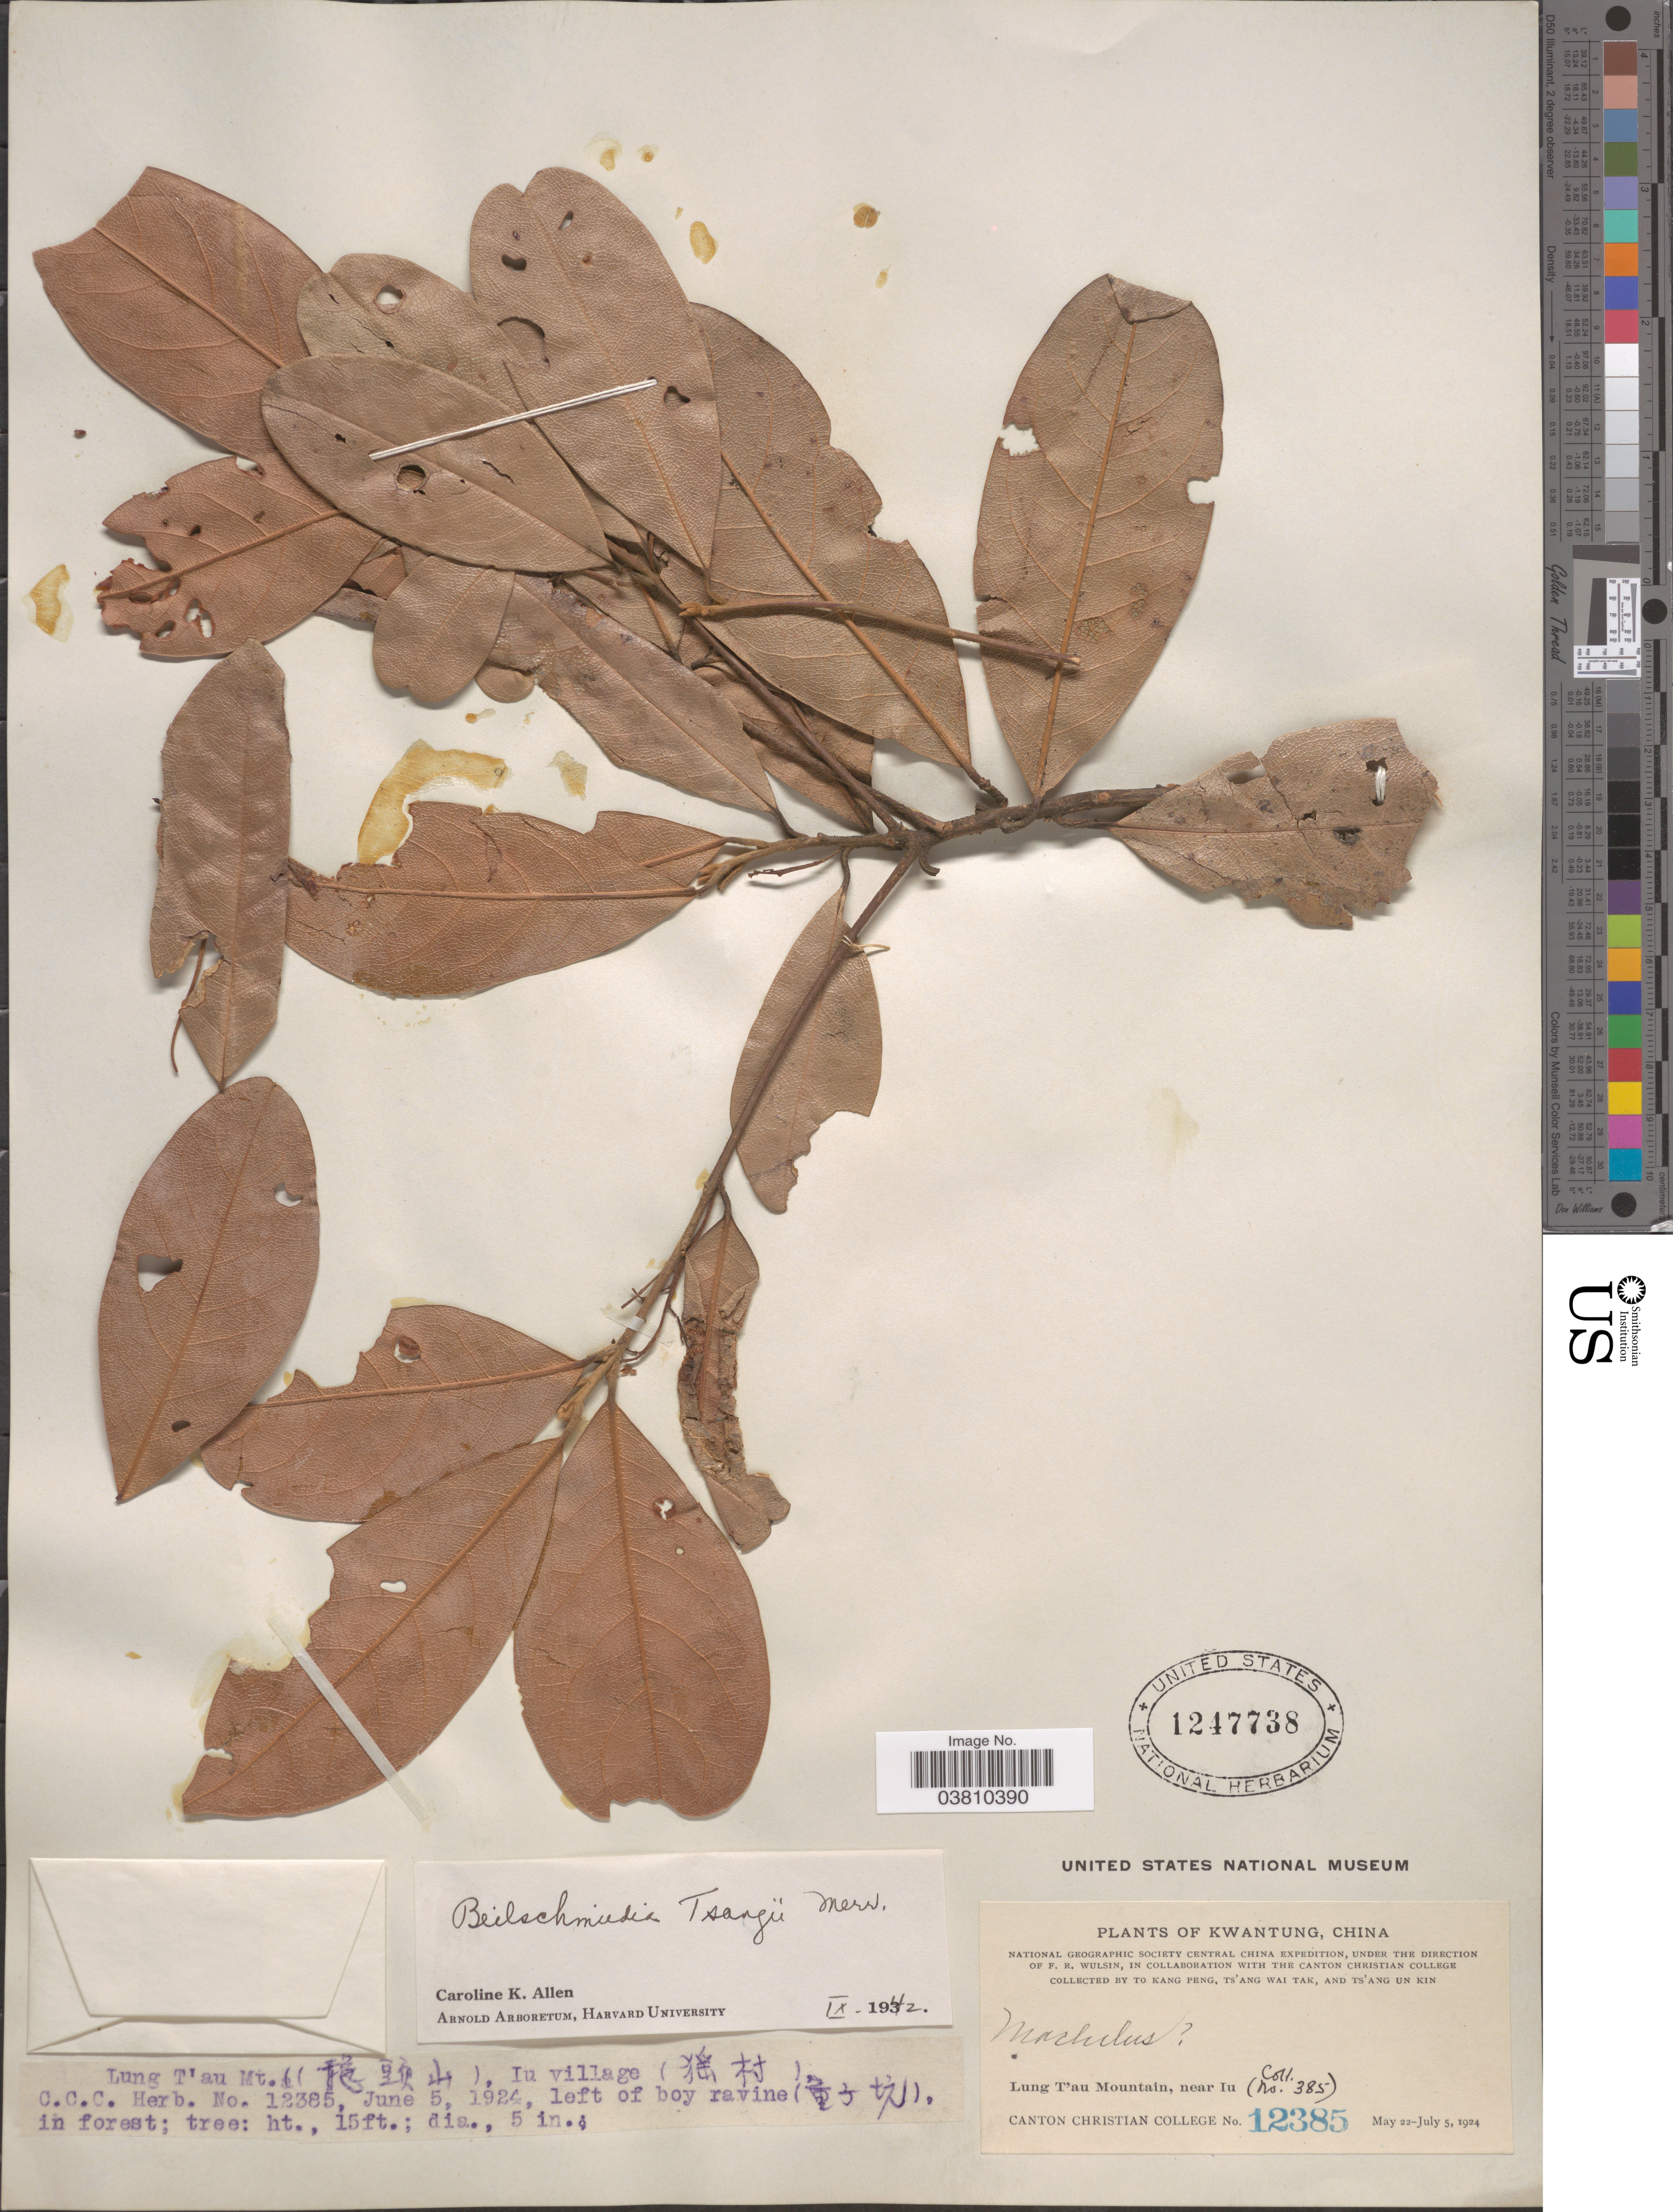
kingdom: Plantae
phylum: Tracheophyta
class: Magnoliopsida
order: Laurales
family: Lauraceae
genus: Beilschmiedia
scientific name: Beilschmiedia tsangii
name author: Merr.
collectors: T. K. Peng, W. T. Tsang & Ts' Ang Un Kin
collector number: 12385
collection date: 1924-06-05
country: China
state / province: Guangdong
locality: Kwantung. Lung T'au Mountain, near Iu. Lung T'au Mt. (X), Iu village (X).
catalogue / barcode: US 1247738